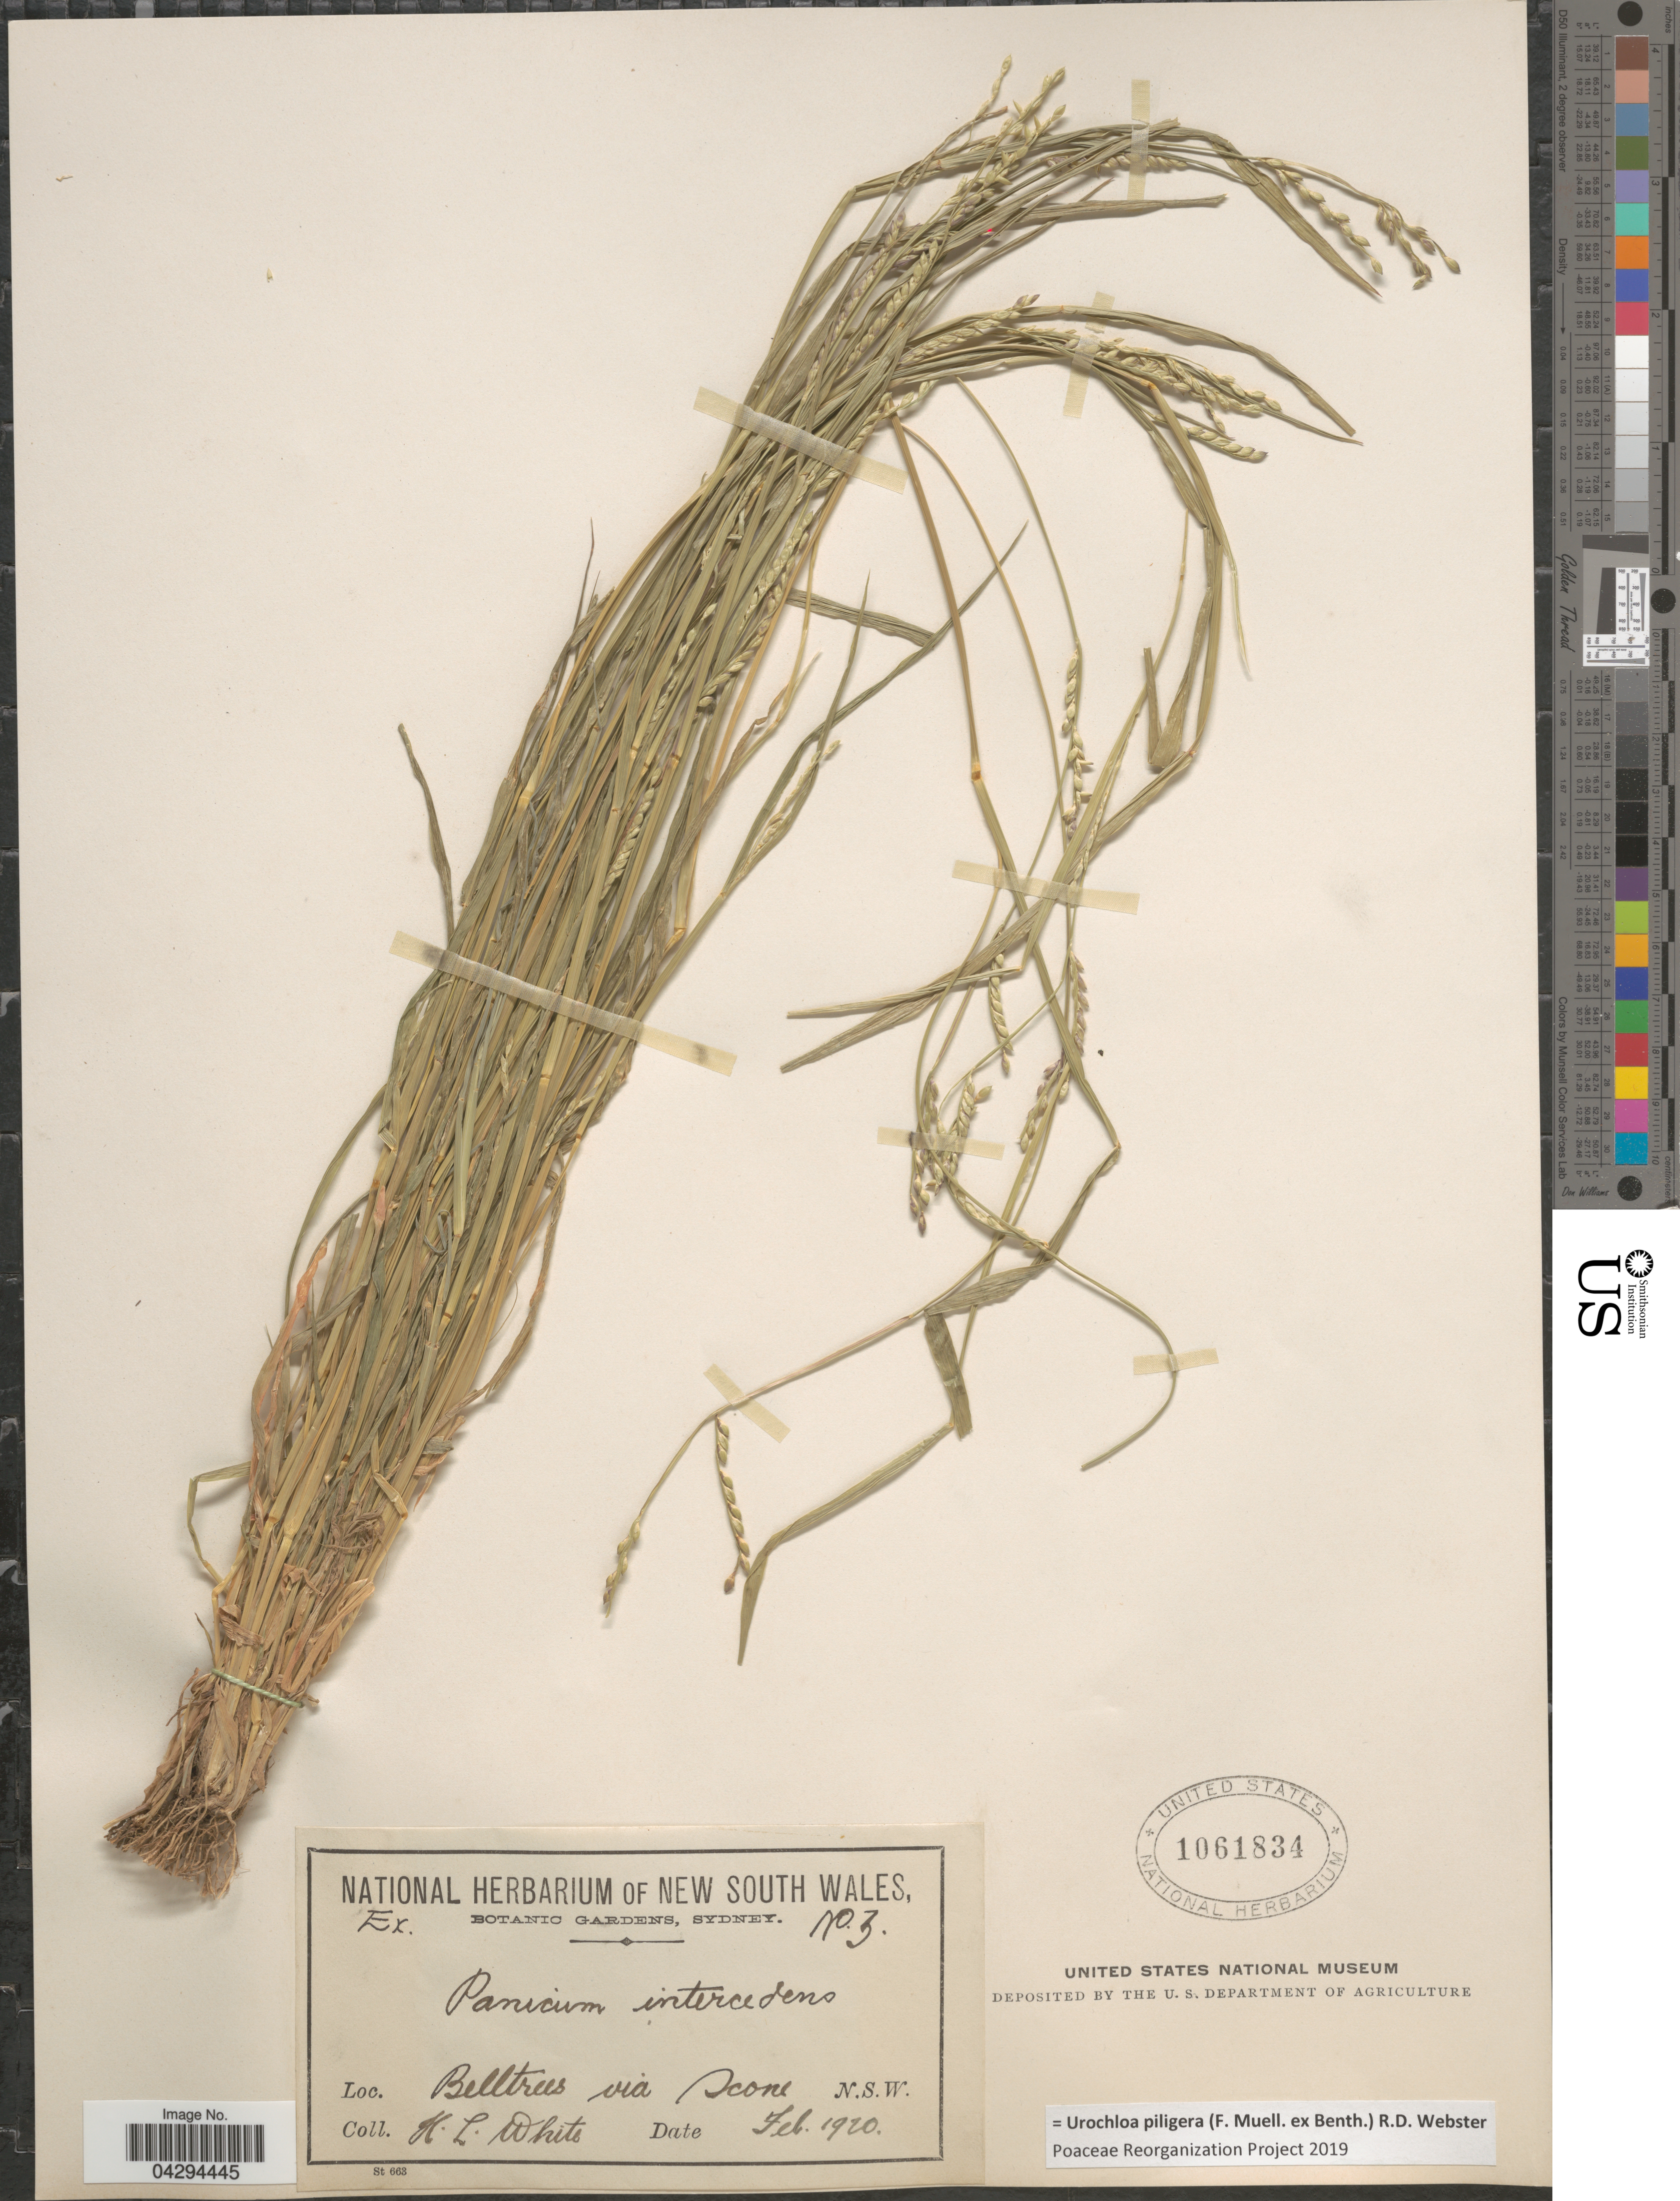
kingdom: Plantae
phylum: Tracheophyta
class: Liliopsida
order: Poales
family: Poaceae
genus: Urochloa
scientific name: Urochloa piligera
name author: (F. Muell. ex Benth.) R.D. Webster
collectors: H. White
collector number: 3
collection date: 1920-02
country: Australia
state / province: New South Wales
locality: Belltrees via Scone.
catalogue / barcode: US 1061834